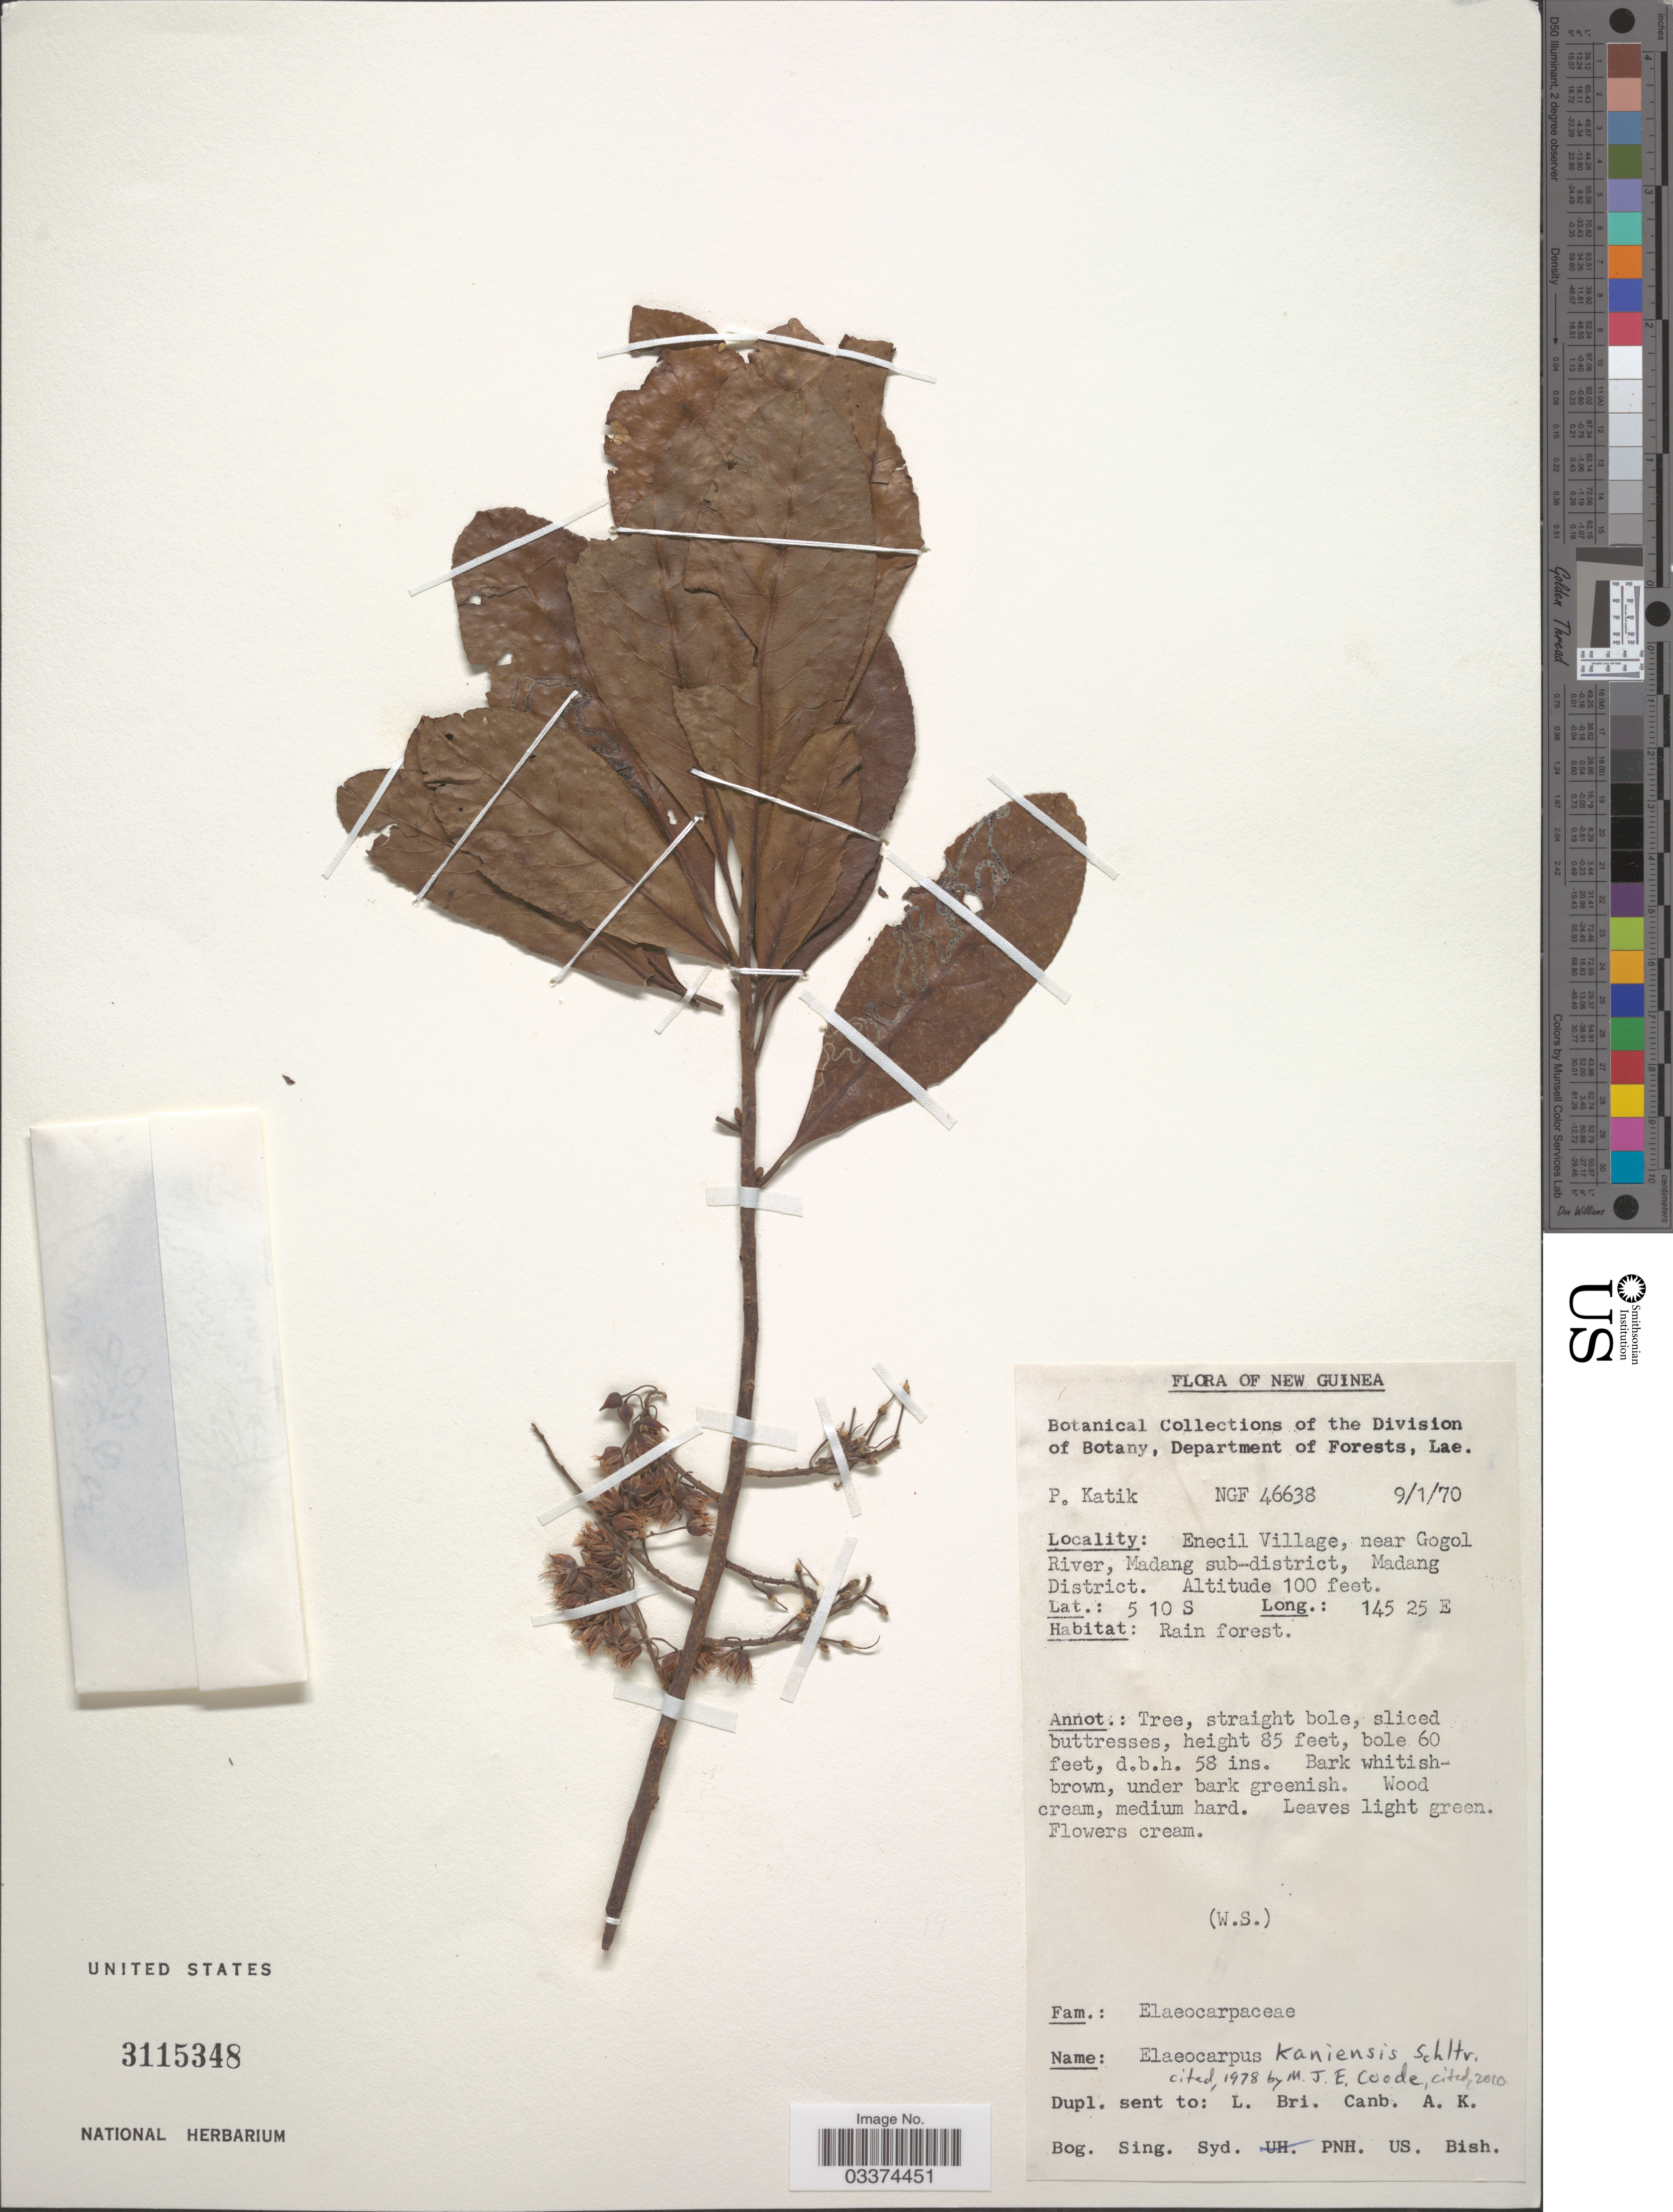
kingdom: Plantae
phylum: Tracheophyta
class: Magnoliopsida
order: Oxalidales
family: Elaeocarpaceae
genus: Elaeocarpus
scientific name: Elaeocarpus kaniensis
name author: Schltr.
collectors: P. Katik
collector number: NGF46638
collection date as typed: Transcribed d/m/y: 9/1/70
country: Papua New Guinea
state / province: Madang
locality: New Guinea, Enecill Village, near Gogol River, Madang sub-district, Madang District.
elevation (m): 30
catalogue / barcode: US 3115348